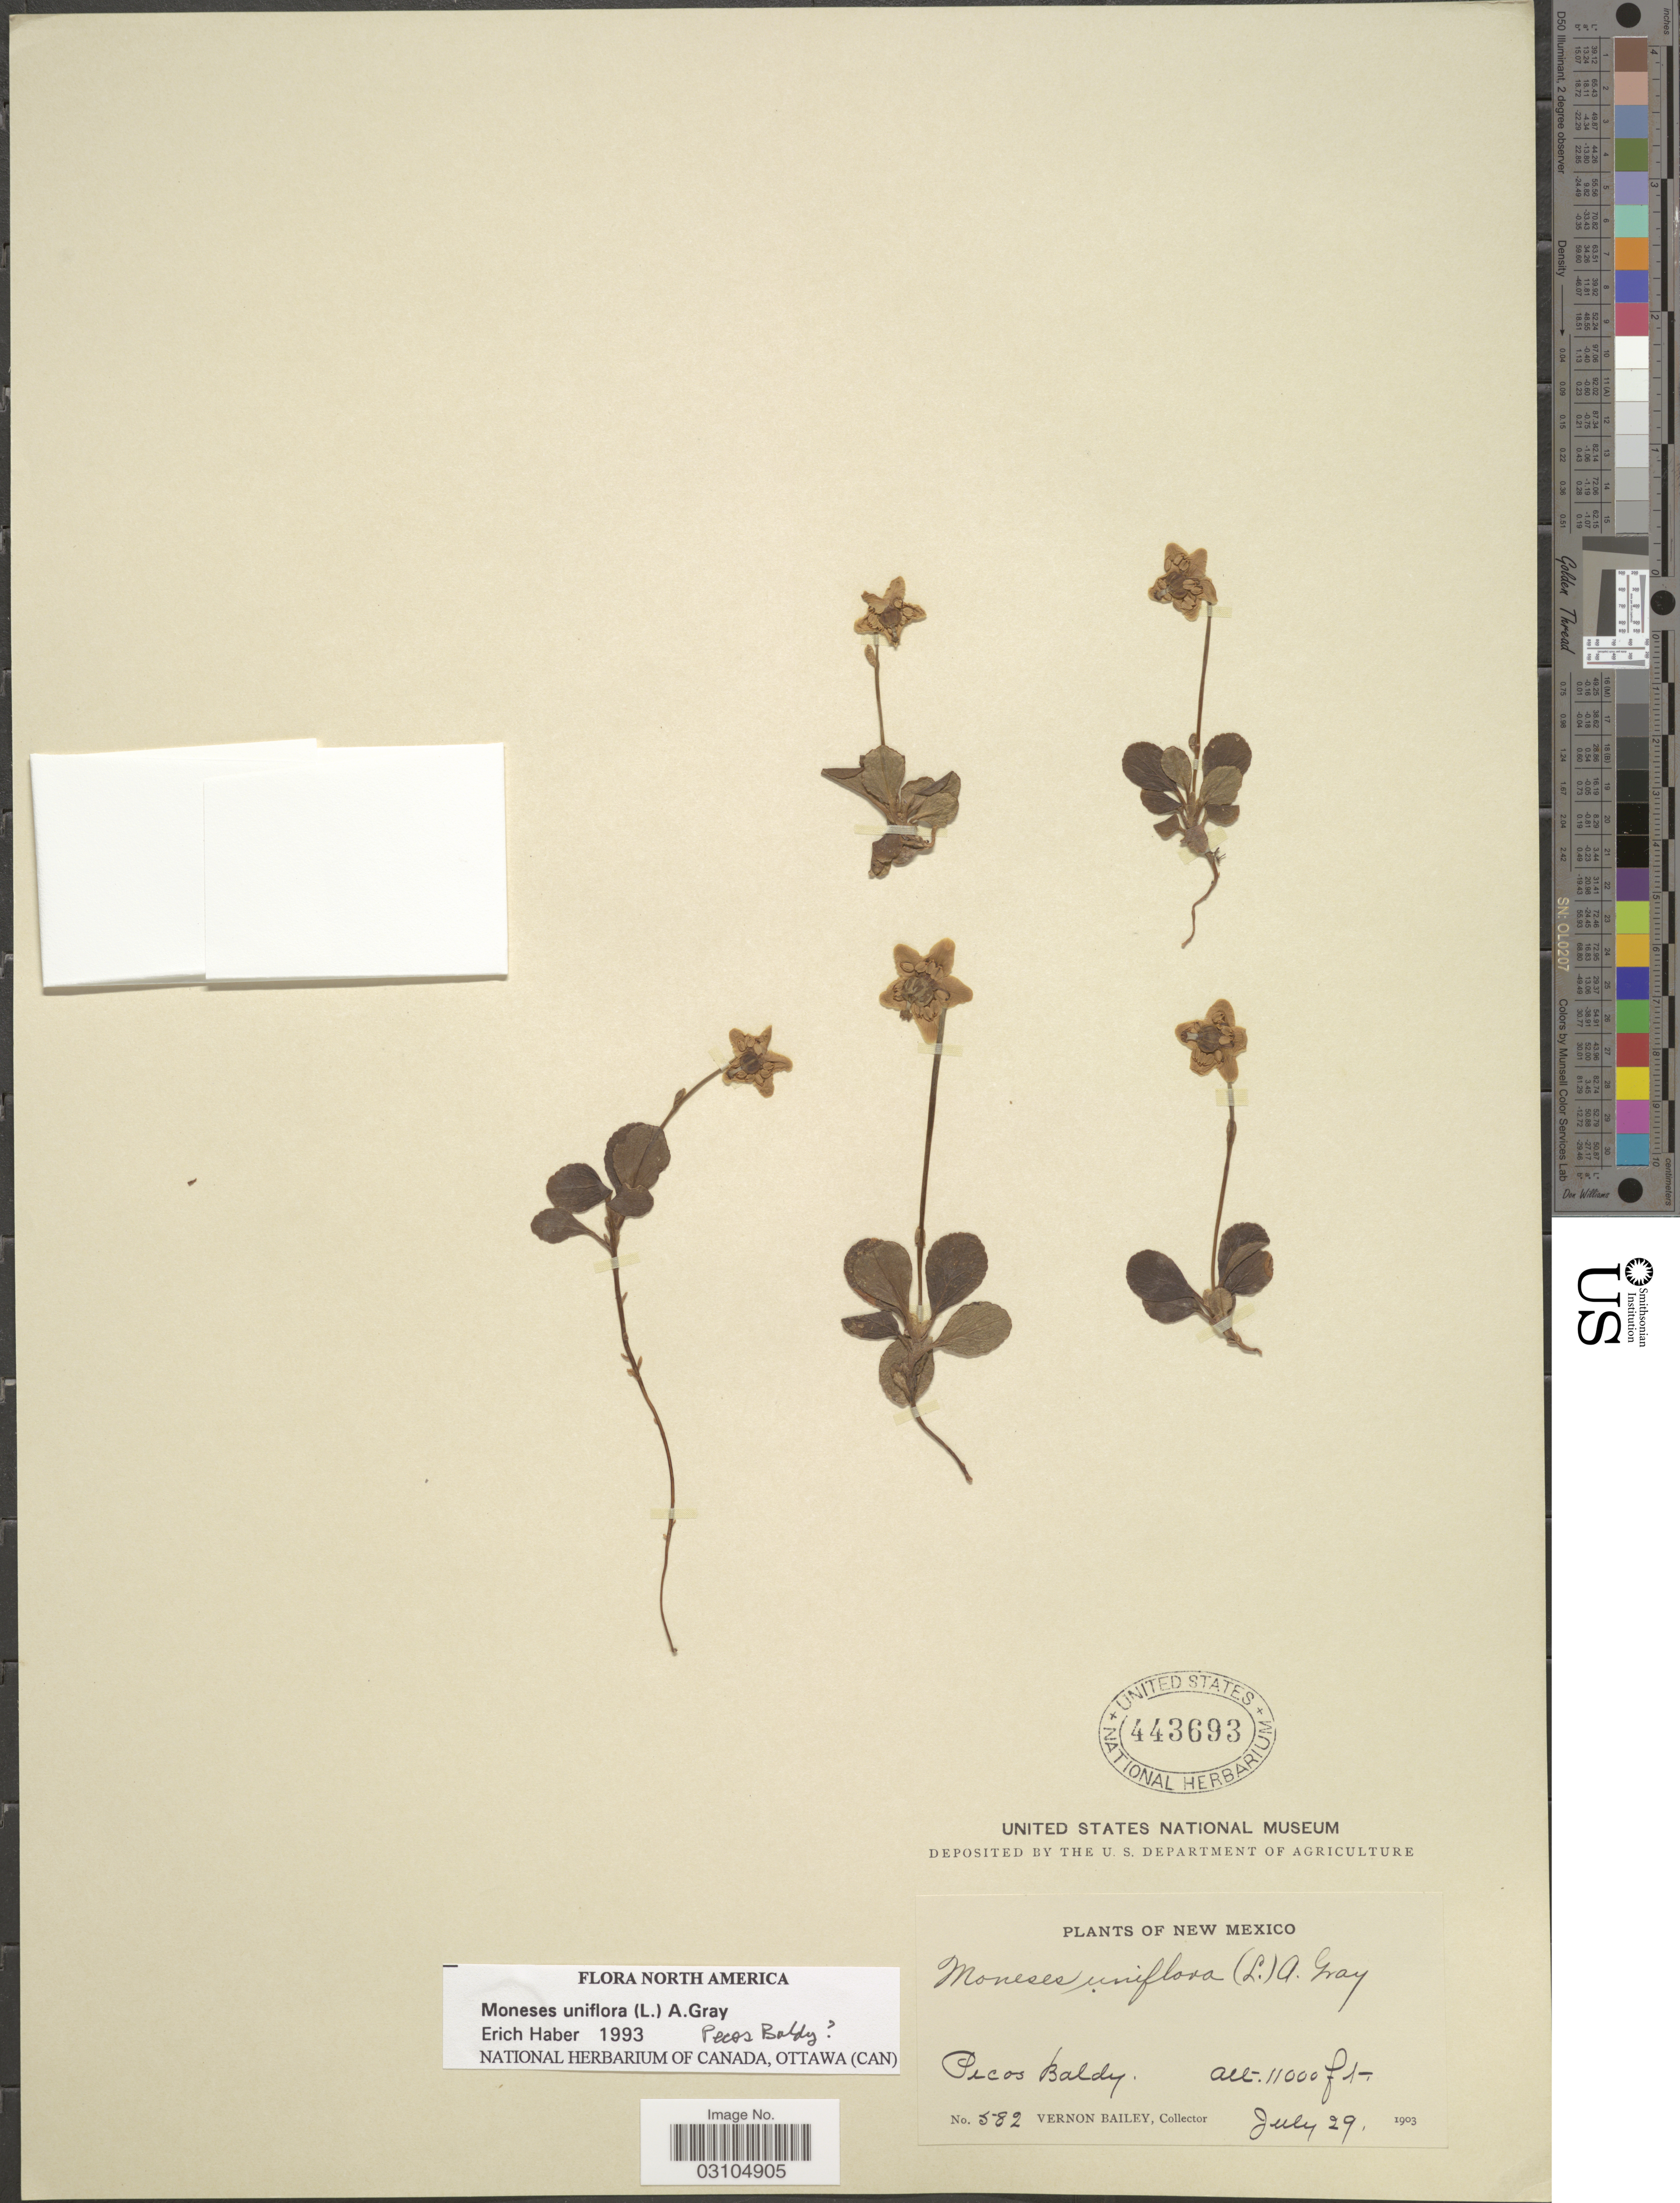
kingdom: Plantae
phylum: Tracheophyta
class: Magnoliopsida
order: Ericales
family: Ericaceae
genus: Moneses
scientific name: Moneses uniflora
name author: (L.) A. Gray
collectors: V. O. Bailey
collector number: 582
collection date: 1903-07-29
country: United States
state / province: New Mexico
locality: Pecos Baldy.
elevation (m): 3353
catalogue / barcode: US 443693